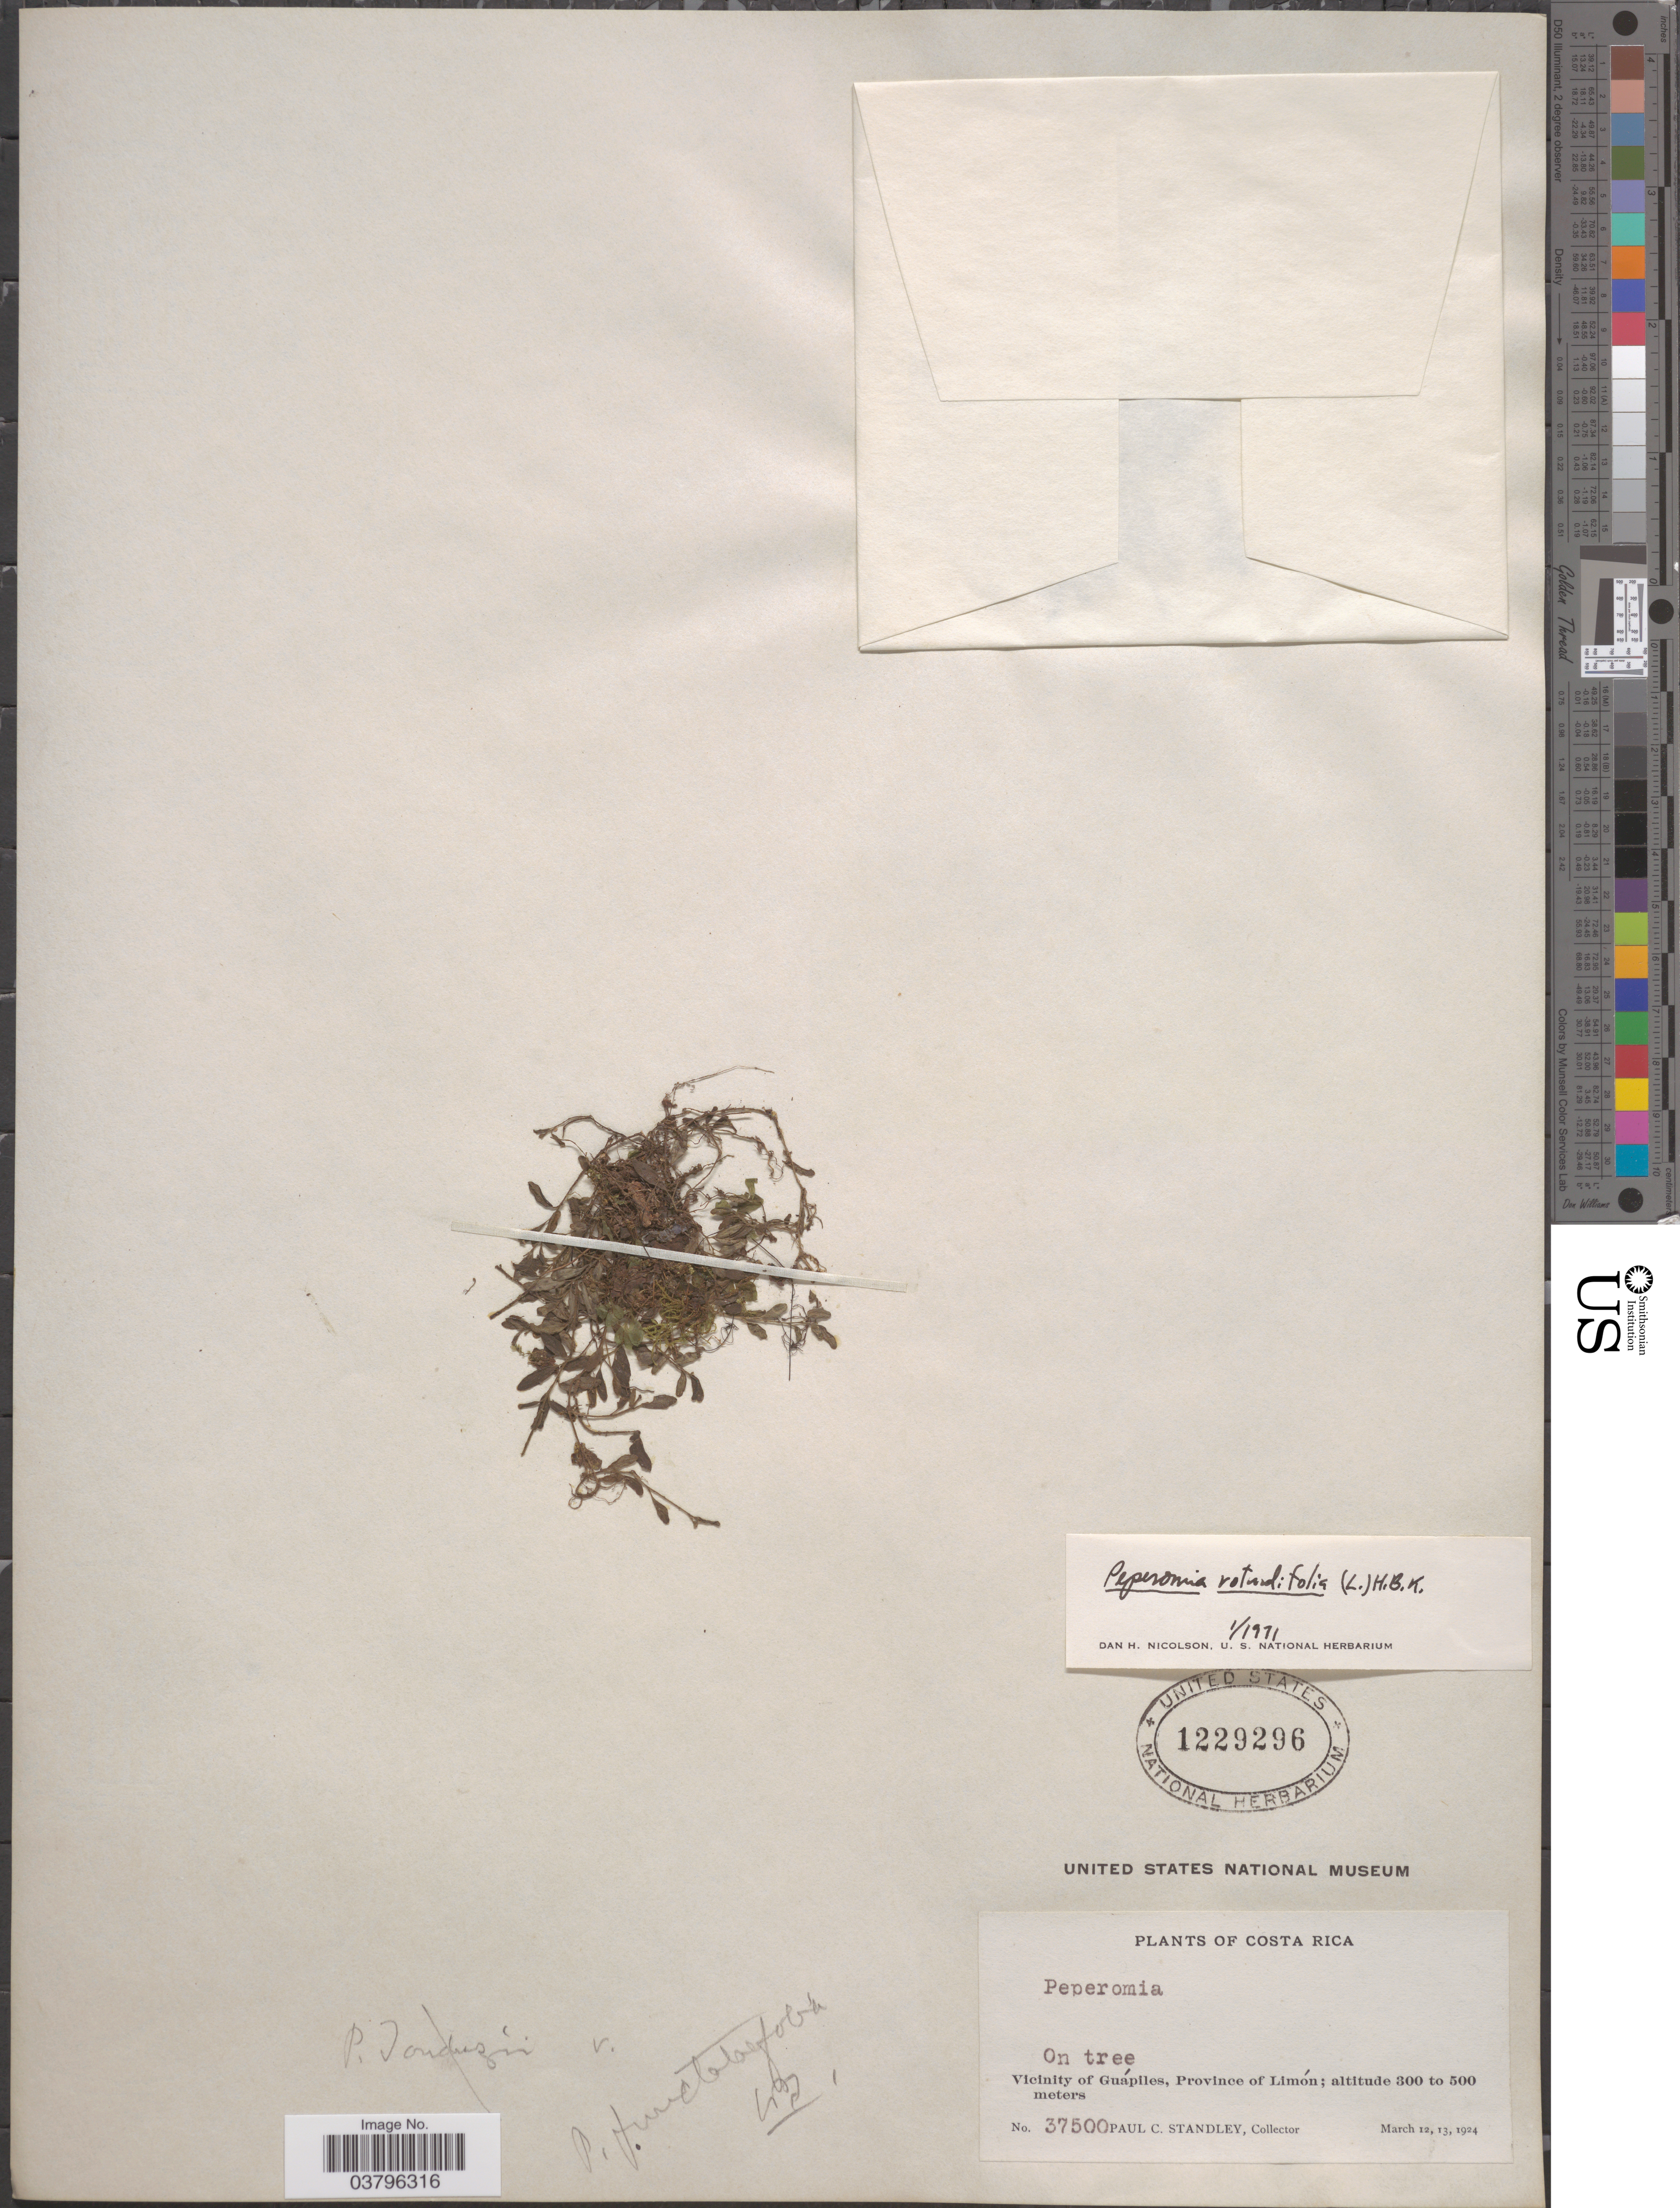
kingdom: Plantae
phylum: Tracheophyta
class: Magnoliopsida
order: Piperales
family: Piperaceae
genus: Peperomia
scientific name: Peperomia matlalucaensis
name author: C. DC.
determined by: Jiménez, José Estaban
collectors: P. C. Standley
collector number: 37500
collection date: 1924-03-12/1924-03-13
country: Costa Rica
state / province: Limón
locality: Vicinity of Guápiles.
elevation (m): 300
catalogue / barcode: US 1229296